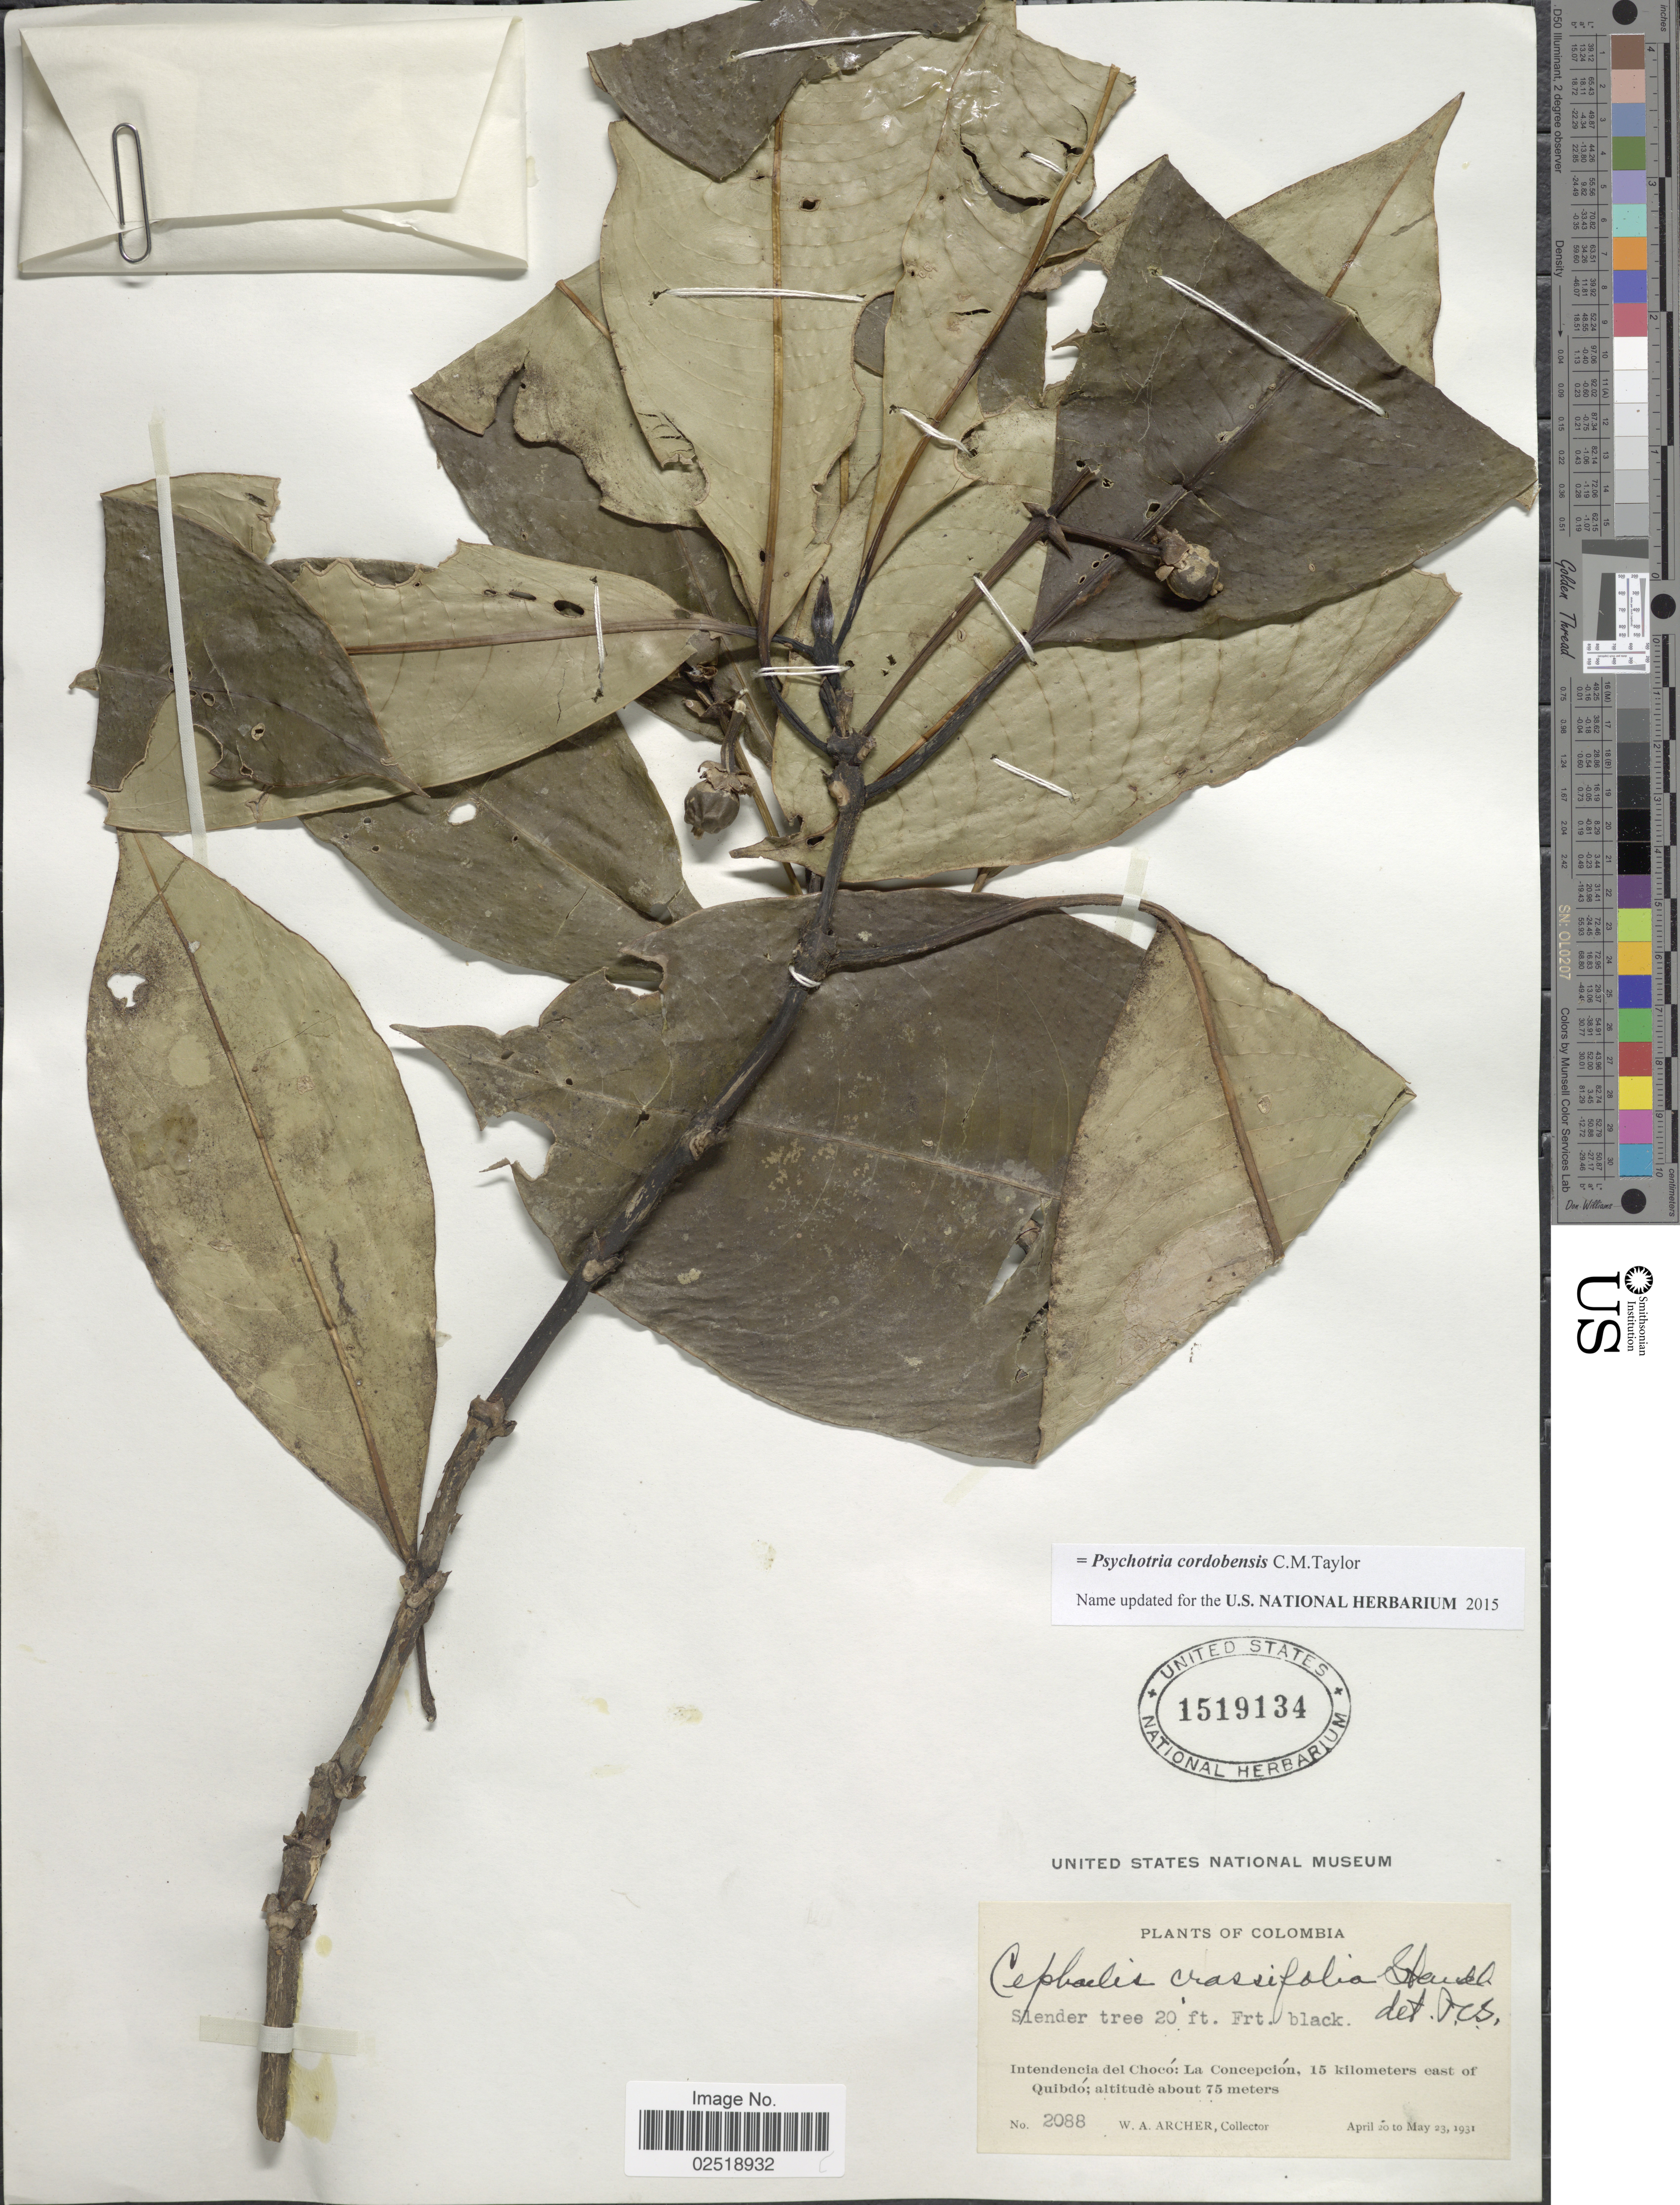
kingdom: Plantae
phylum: Tracheophyta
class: Magnoliopsida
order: Gentianales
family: Rubiaceae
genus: Psychotria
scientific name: Psychotria cordobensis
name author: C.M. Taylor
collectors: W. A. Archer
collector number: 2088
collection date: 1931-04-20/1931-05-23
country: Colombia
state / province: Chocó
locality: Intendencia del Chocó: La Concepción, 15 kilometers east of Quibdó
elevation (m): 75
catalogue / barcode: US 1519134